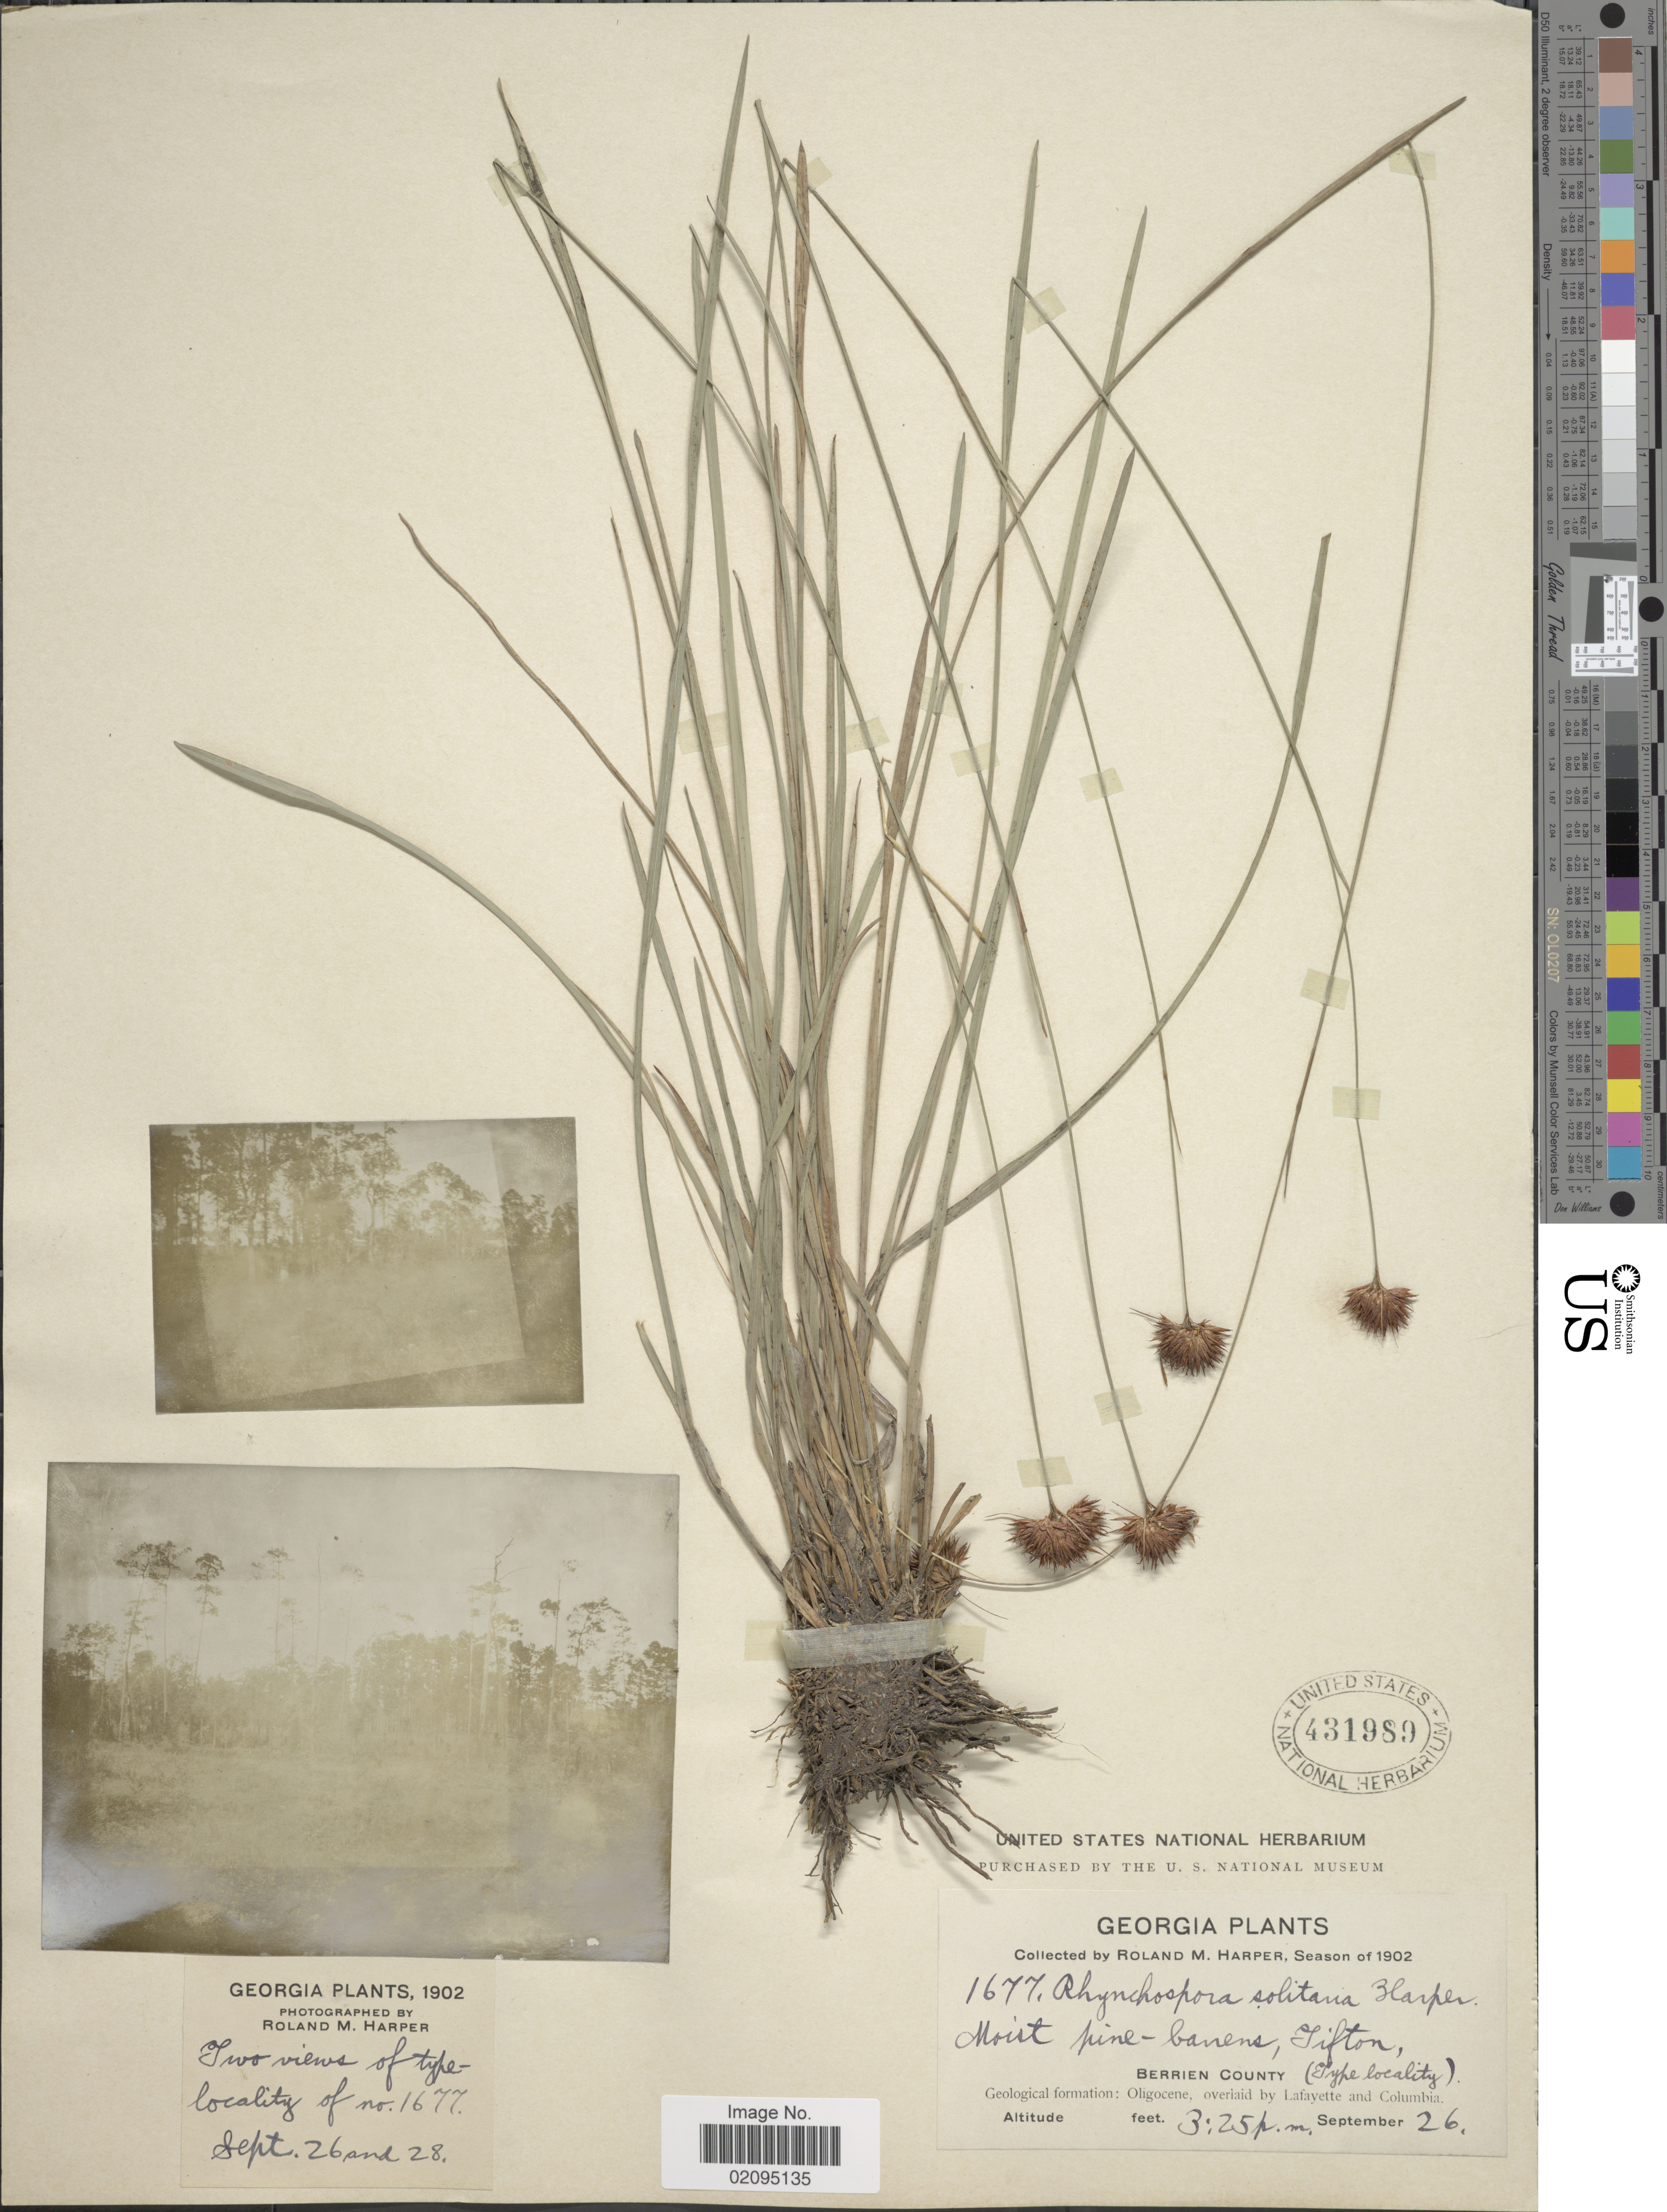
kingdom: Plantae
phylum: Tracheophyta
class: Liliopsida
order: Poales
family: Cyperaceae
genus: Rhynchospora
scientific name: Rhynchospora solitaria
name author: R.M. Harper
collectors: R. M. Harper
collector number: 16770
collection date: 1902-09-26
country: United States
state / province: Georgia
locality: Berrien County. Tifton, Oligocene, overlaid by Lafayette and Columbia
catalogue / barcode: US 431989